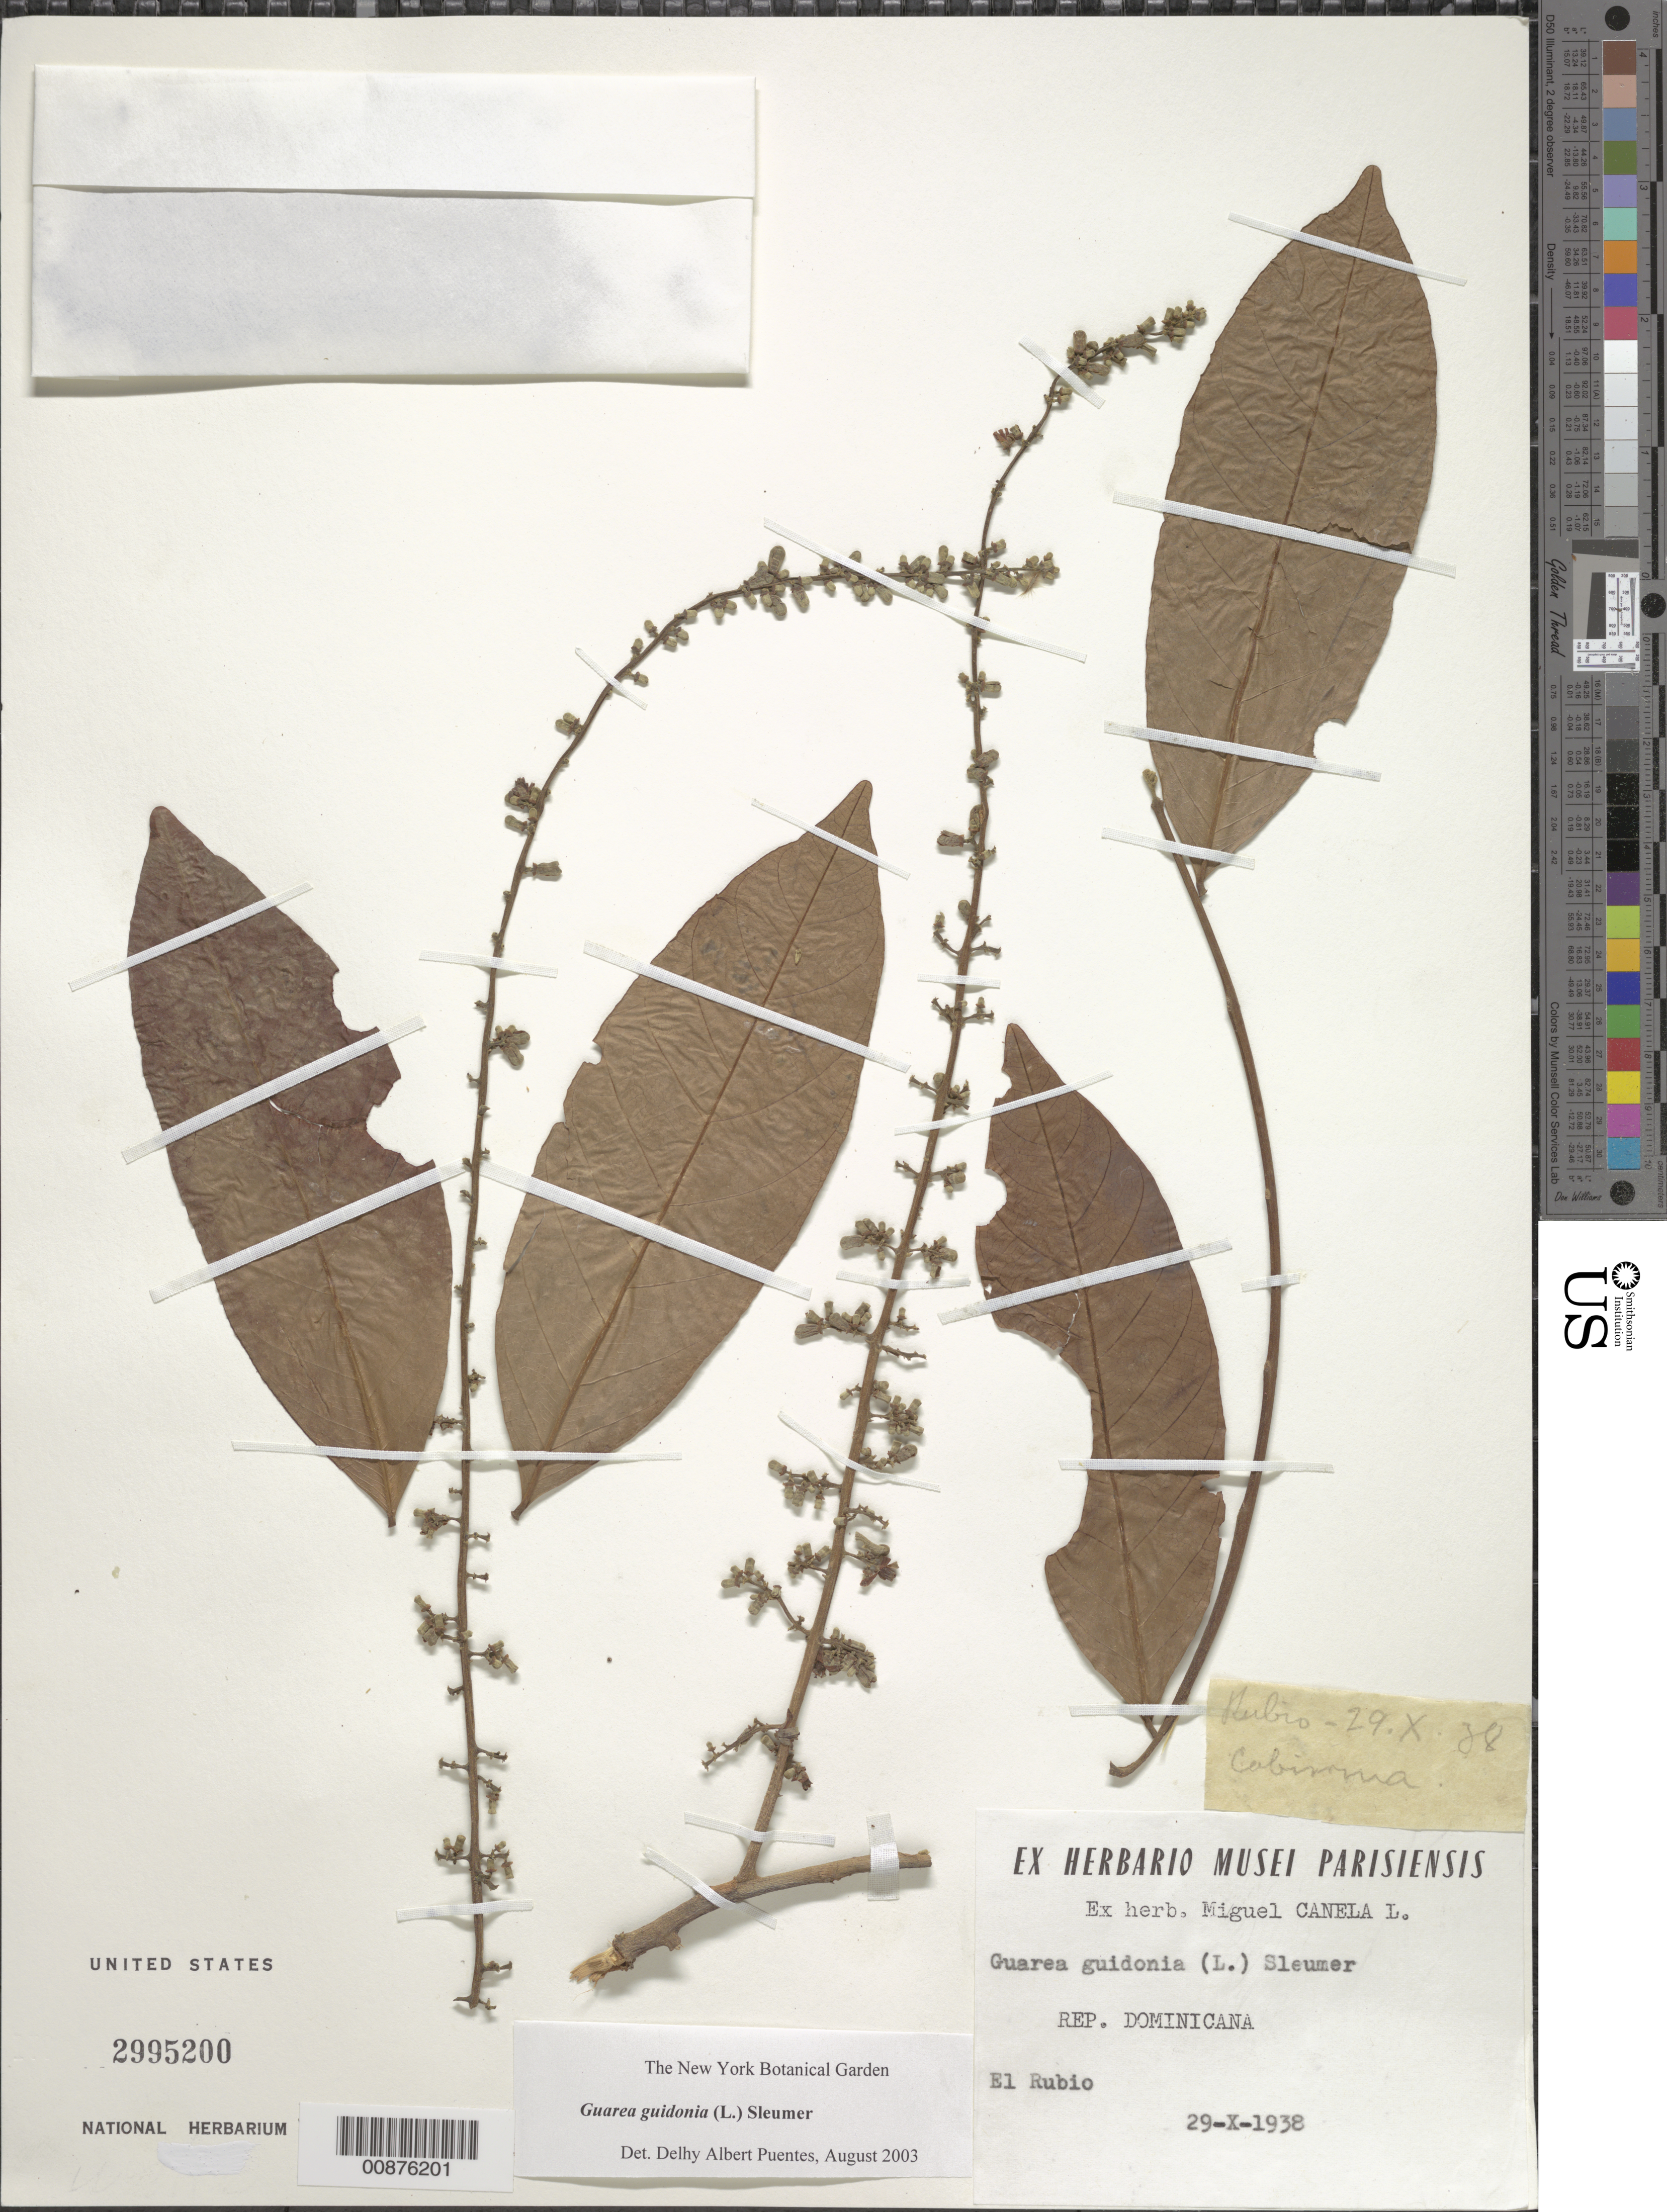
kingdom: Plantae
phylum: Tracheophyta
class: Magnoliopsida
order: Sapindales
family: Meliaceae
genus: Guarea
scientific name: Guarea guidonia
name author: (L.) Sleumer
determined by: Puentes, D. A.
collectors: M. Canela Lazaro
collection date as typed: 29 Oct 1938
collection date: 1938-10-29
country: Dominican Republic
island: Hispaniola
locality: El Rubio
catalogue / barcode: US 2995200